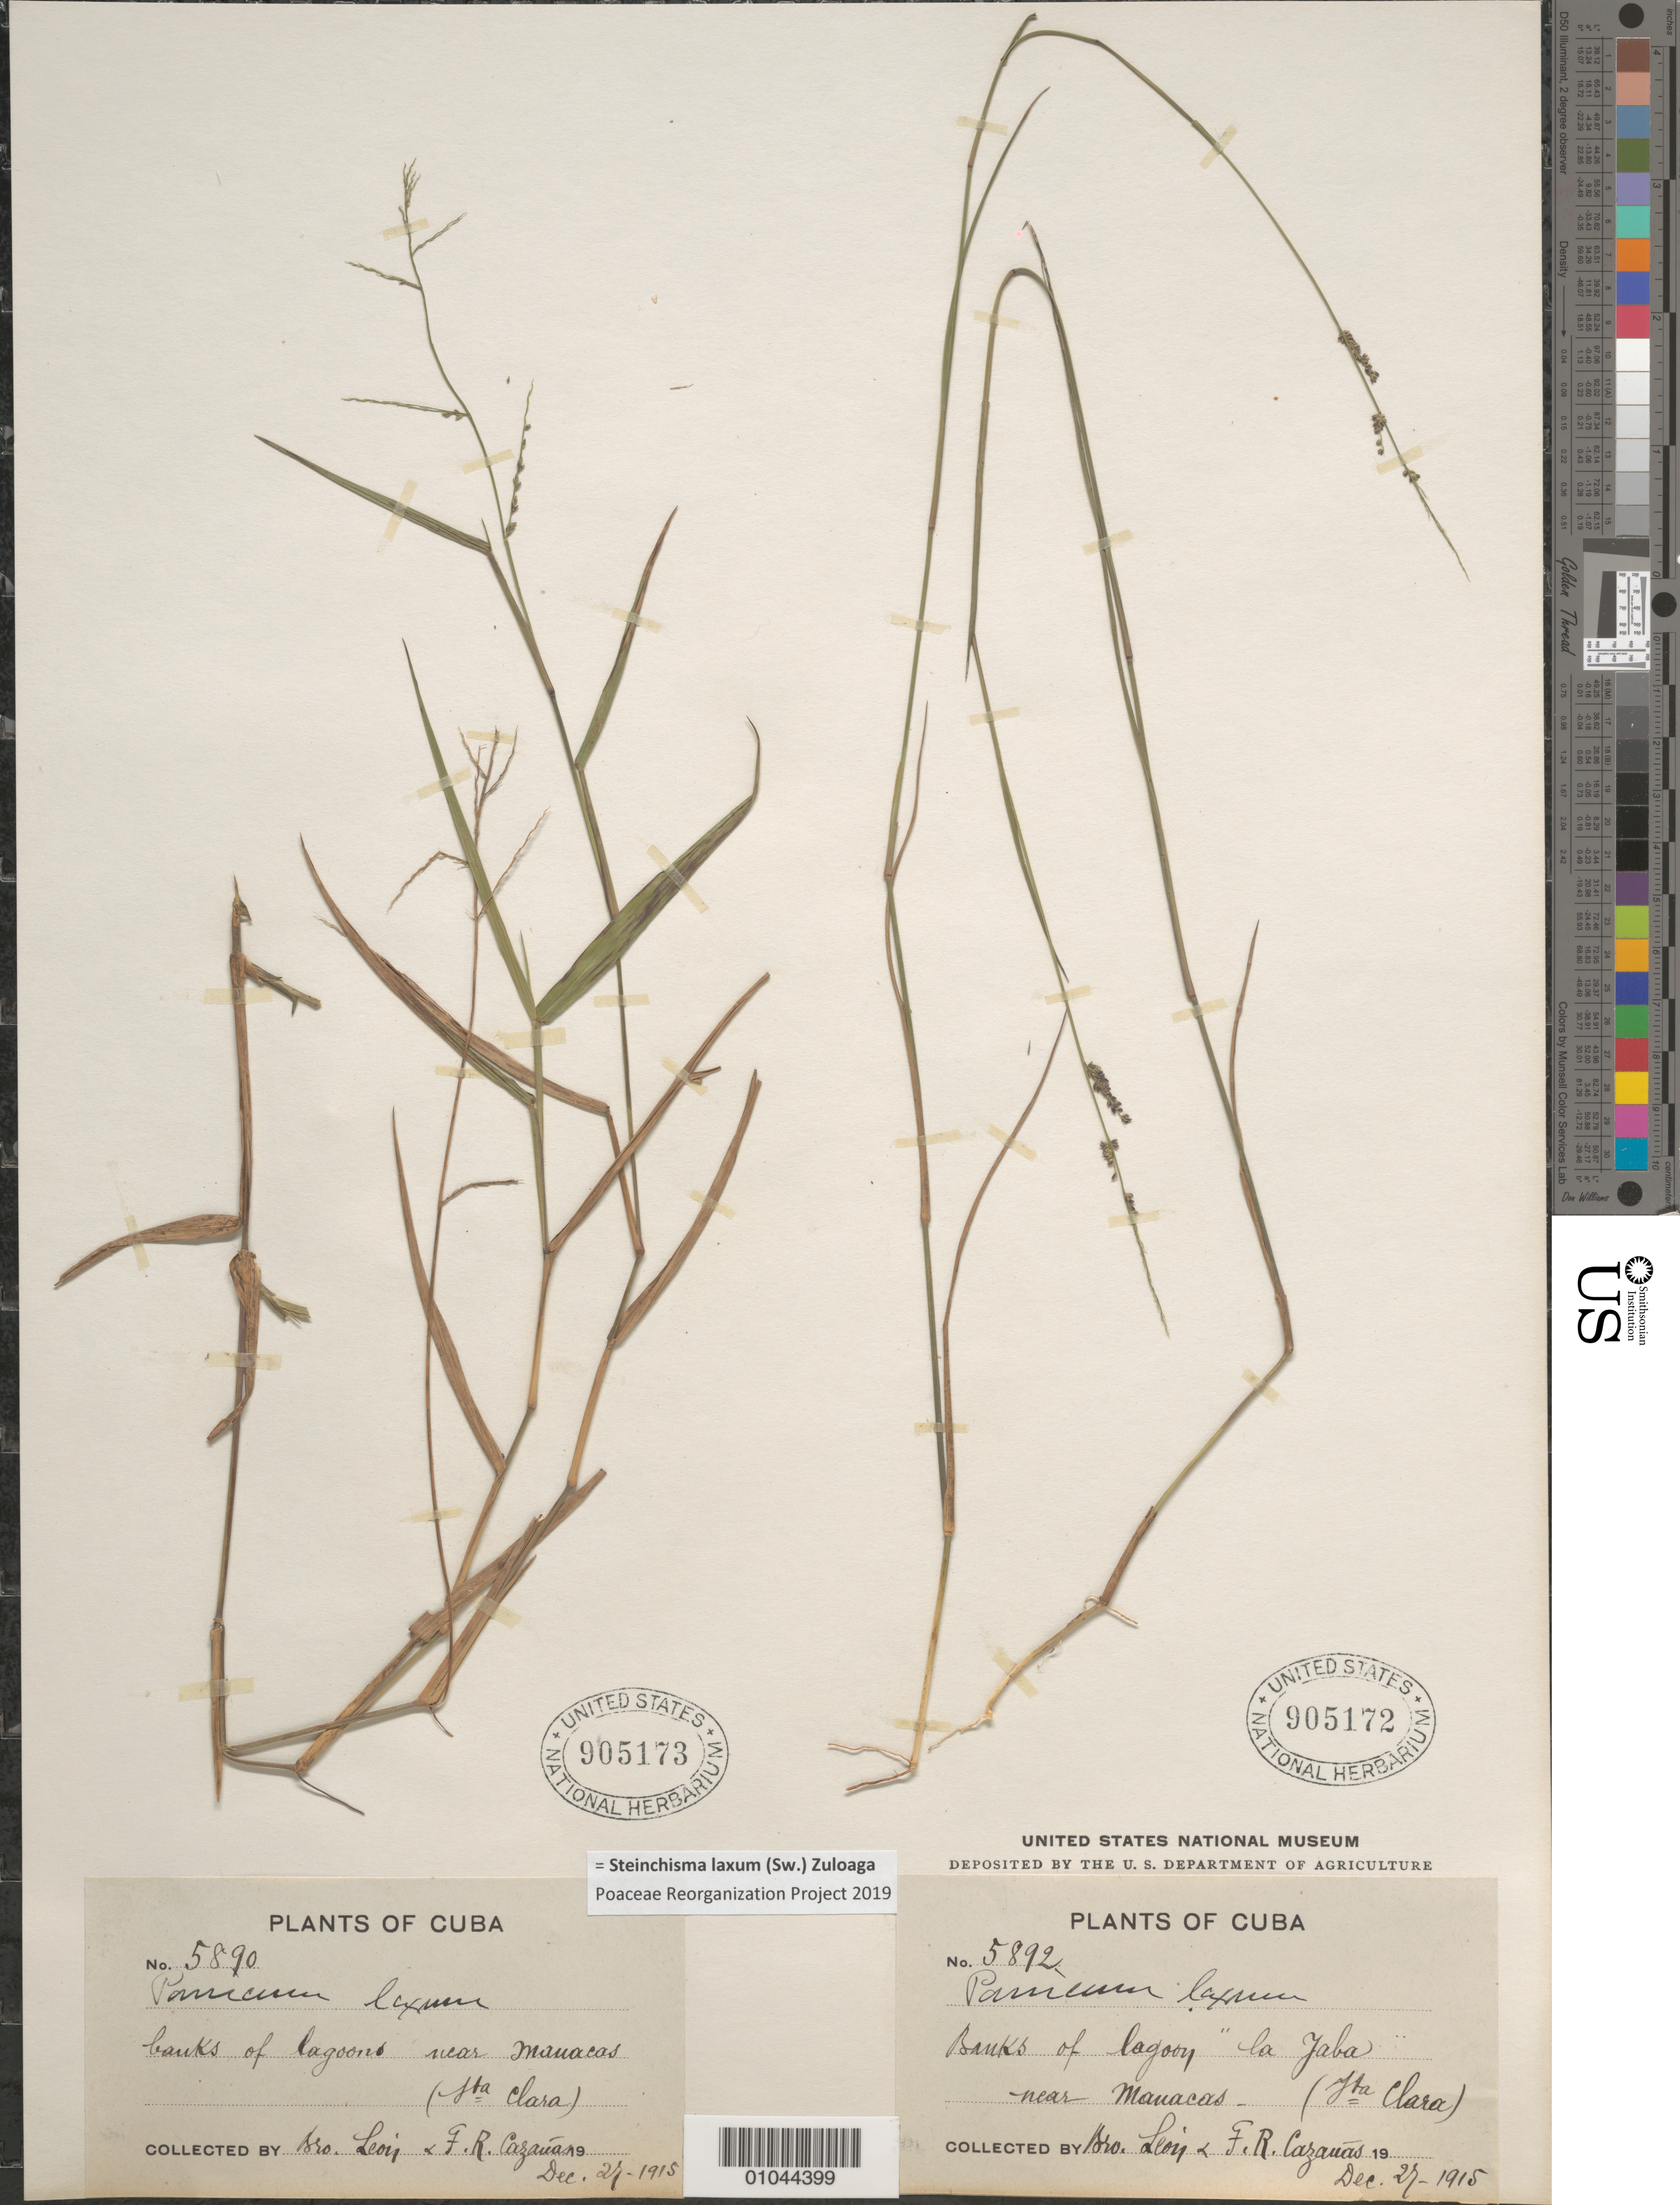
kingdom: Plantae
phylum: Tracheophyta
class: Liliopsida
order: Poales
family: Poaceae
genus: Panicum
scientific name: Panicum laxum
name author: Sw.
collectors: Bro. León & F. Cazauas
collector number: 5892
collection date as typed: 27 Dec 1915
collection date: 1915-12-27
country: Cuba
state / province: Villa Clara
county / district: Santa Clara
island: Cuba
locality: banks of Lagoon "la Jaba" near Manacas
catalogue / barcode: US 905172